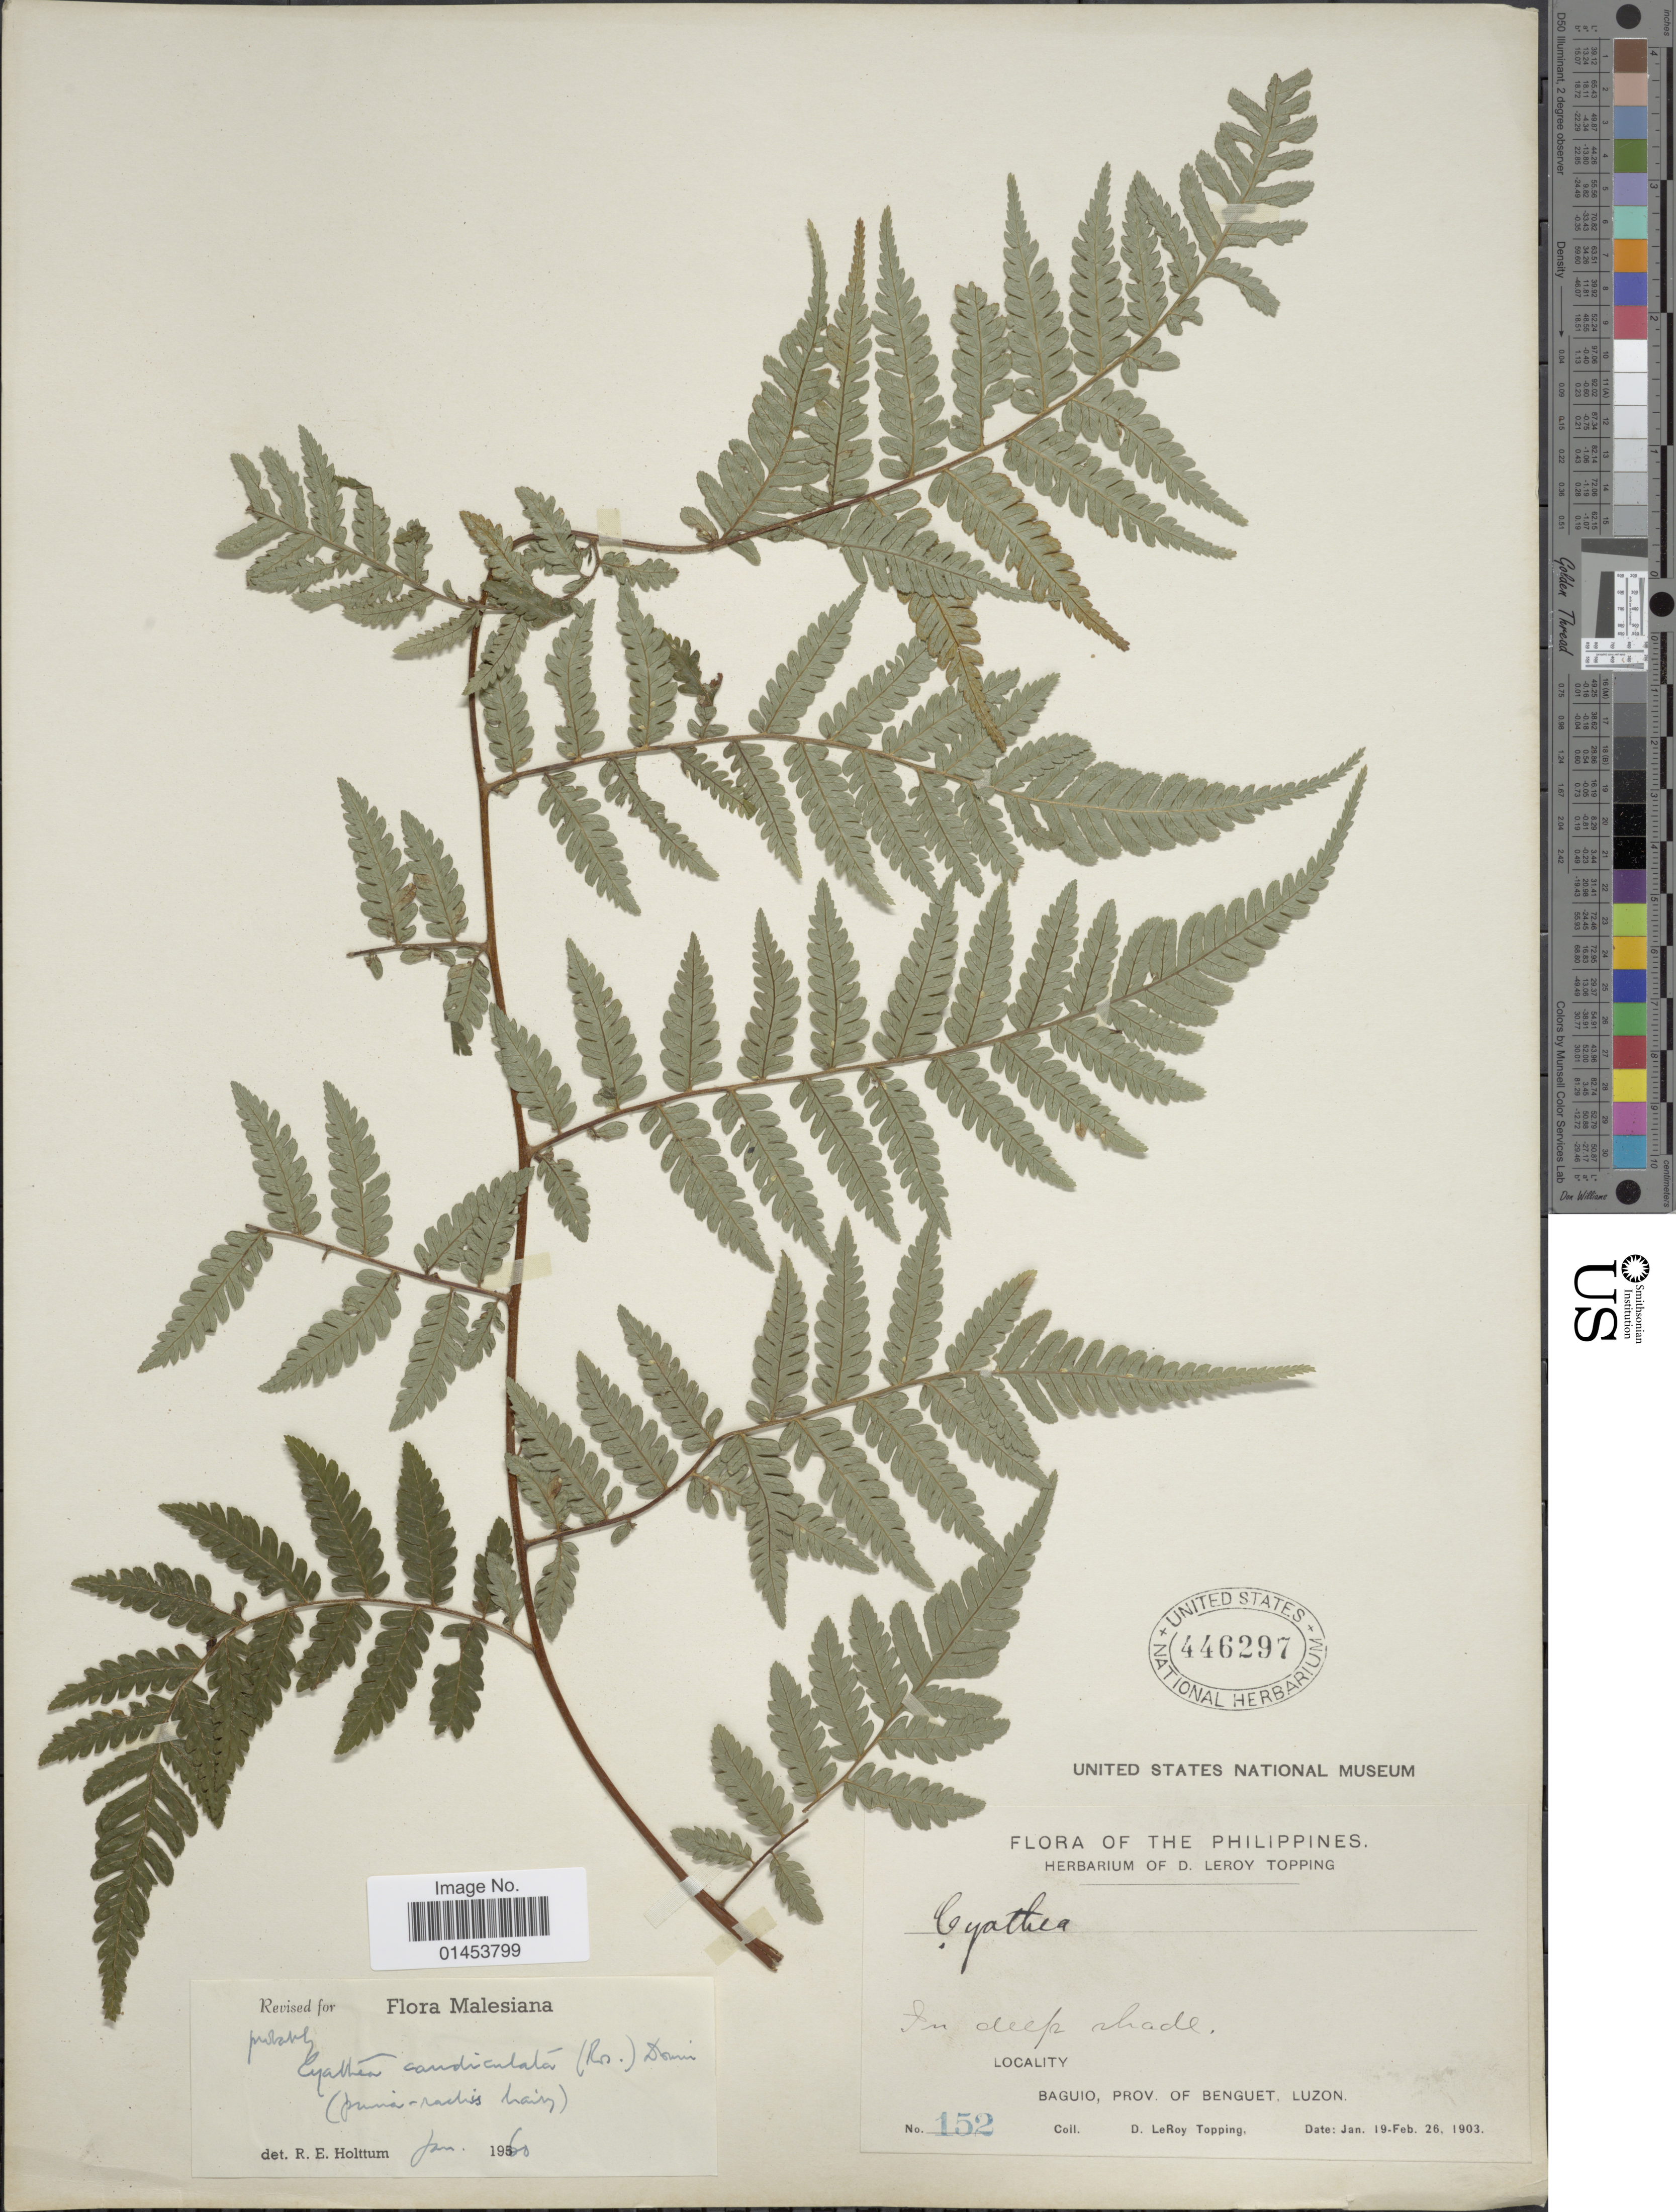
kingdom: Plantae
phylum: Tracheophyta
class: Polypodiopsida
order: Cyatheales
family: Cyatheaceae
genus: Cyathea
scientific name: Cyathea caudiculata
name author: (Rosenst.) Domin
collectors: D. L. Topping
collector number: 152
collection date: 1903-01-19/1903-02-26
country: Philippines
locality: Baguio prov. of Benguet, Luzon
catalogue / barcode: US 446297